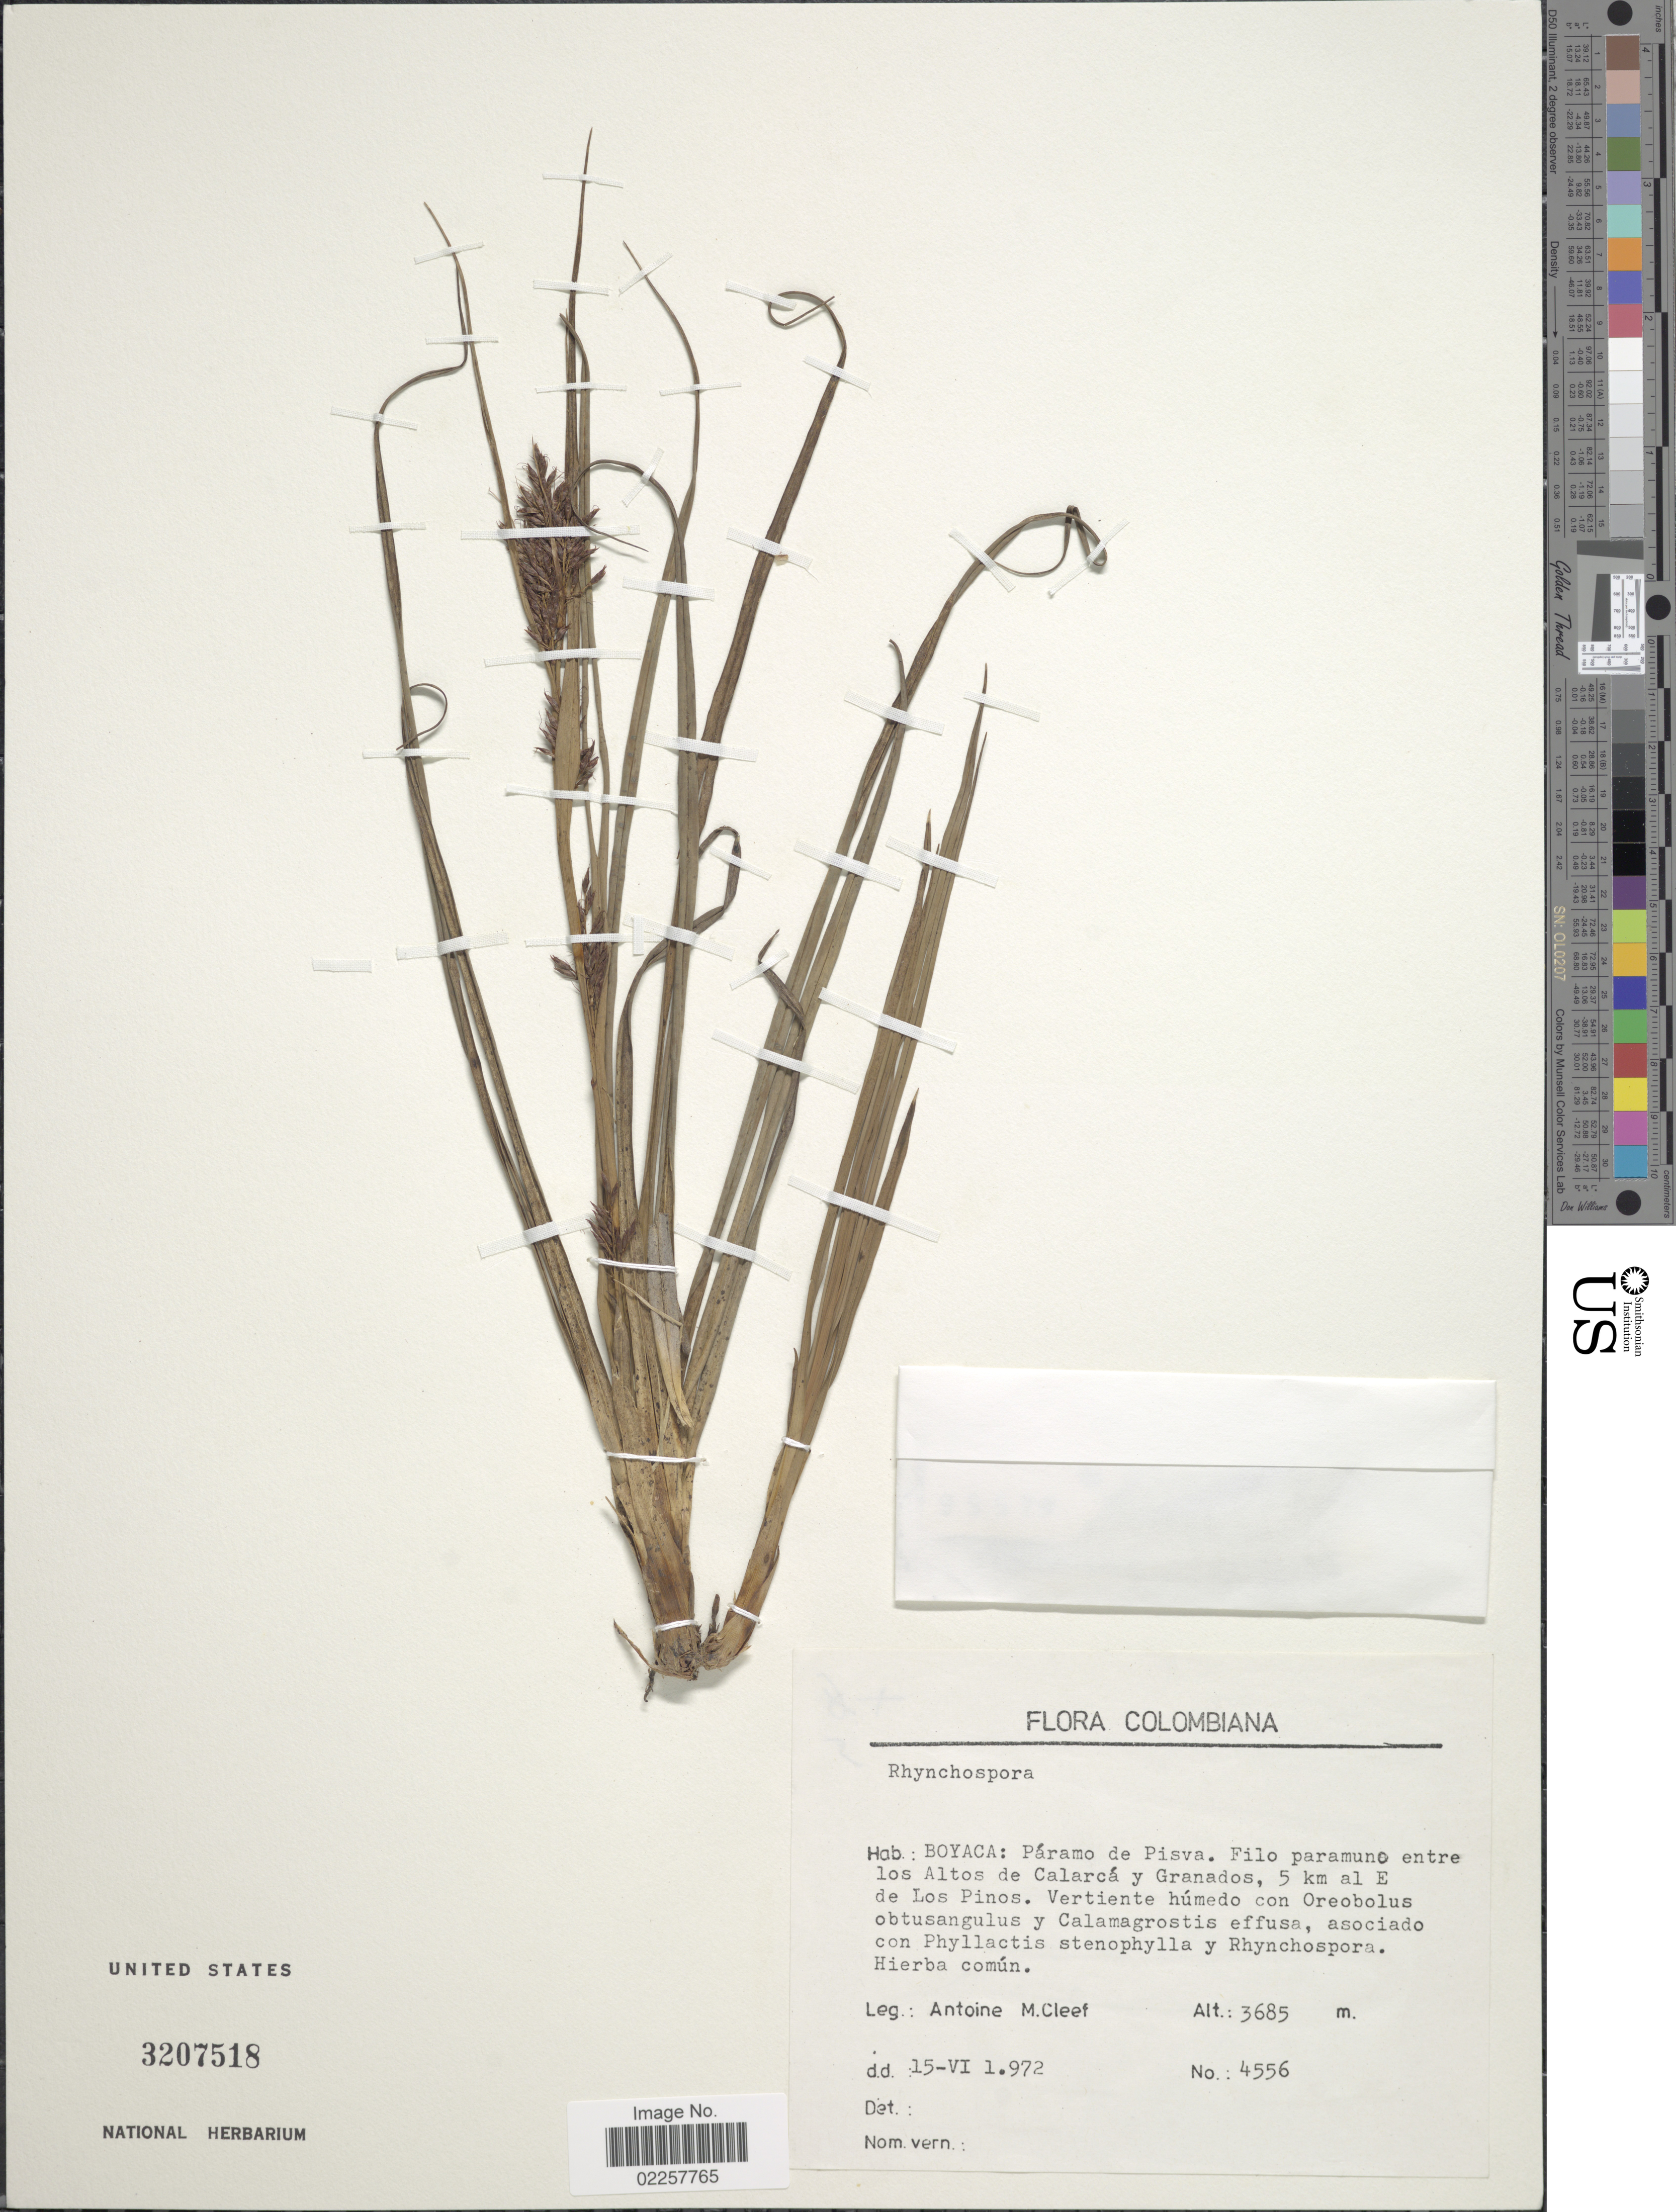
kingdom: Plantae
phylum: Tracheophyta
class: Liliopsida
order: Poales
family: Cyperaceae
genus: Rhynchospora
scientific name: Rhynchospora sp.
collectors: A. M. Cleef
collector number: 4556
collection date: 1972-06-15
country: Colombia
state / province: Boyacá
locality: Paramo de Pisva. Filo paramuno entre los Altos de Calarca y Granados, 5 km al E de Los Pinos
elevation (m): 3685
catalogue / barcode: US 3207518